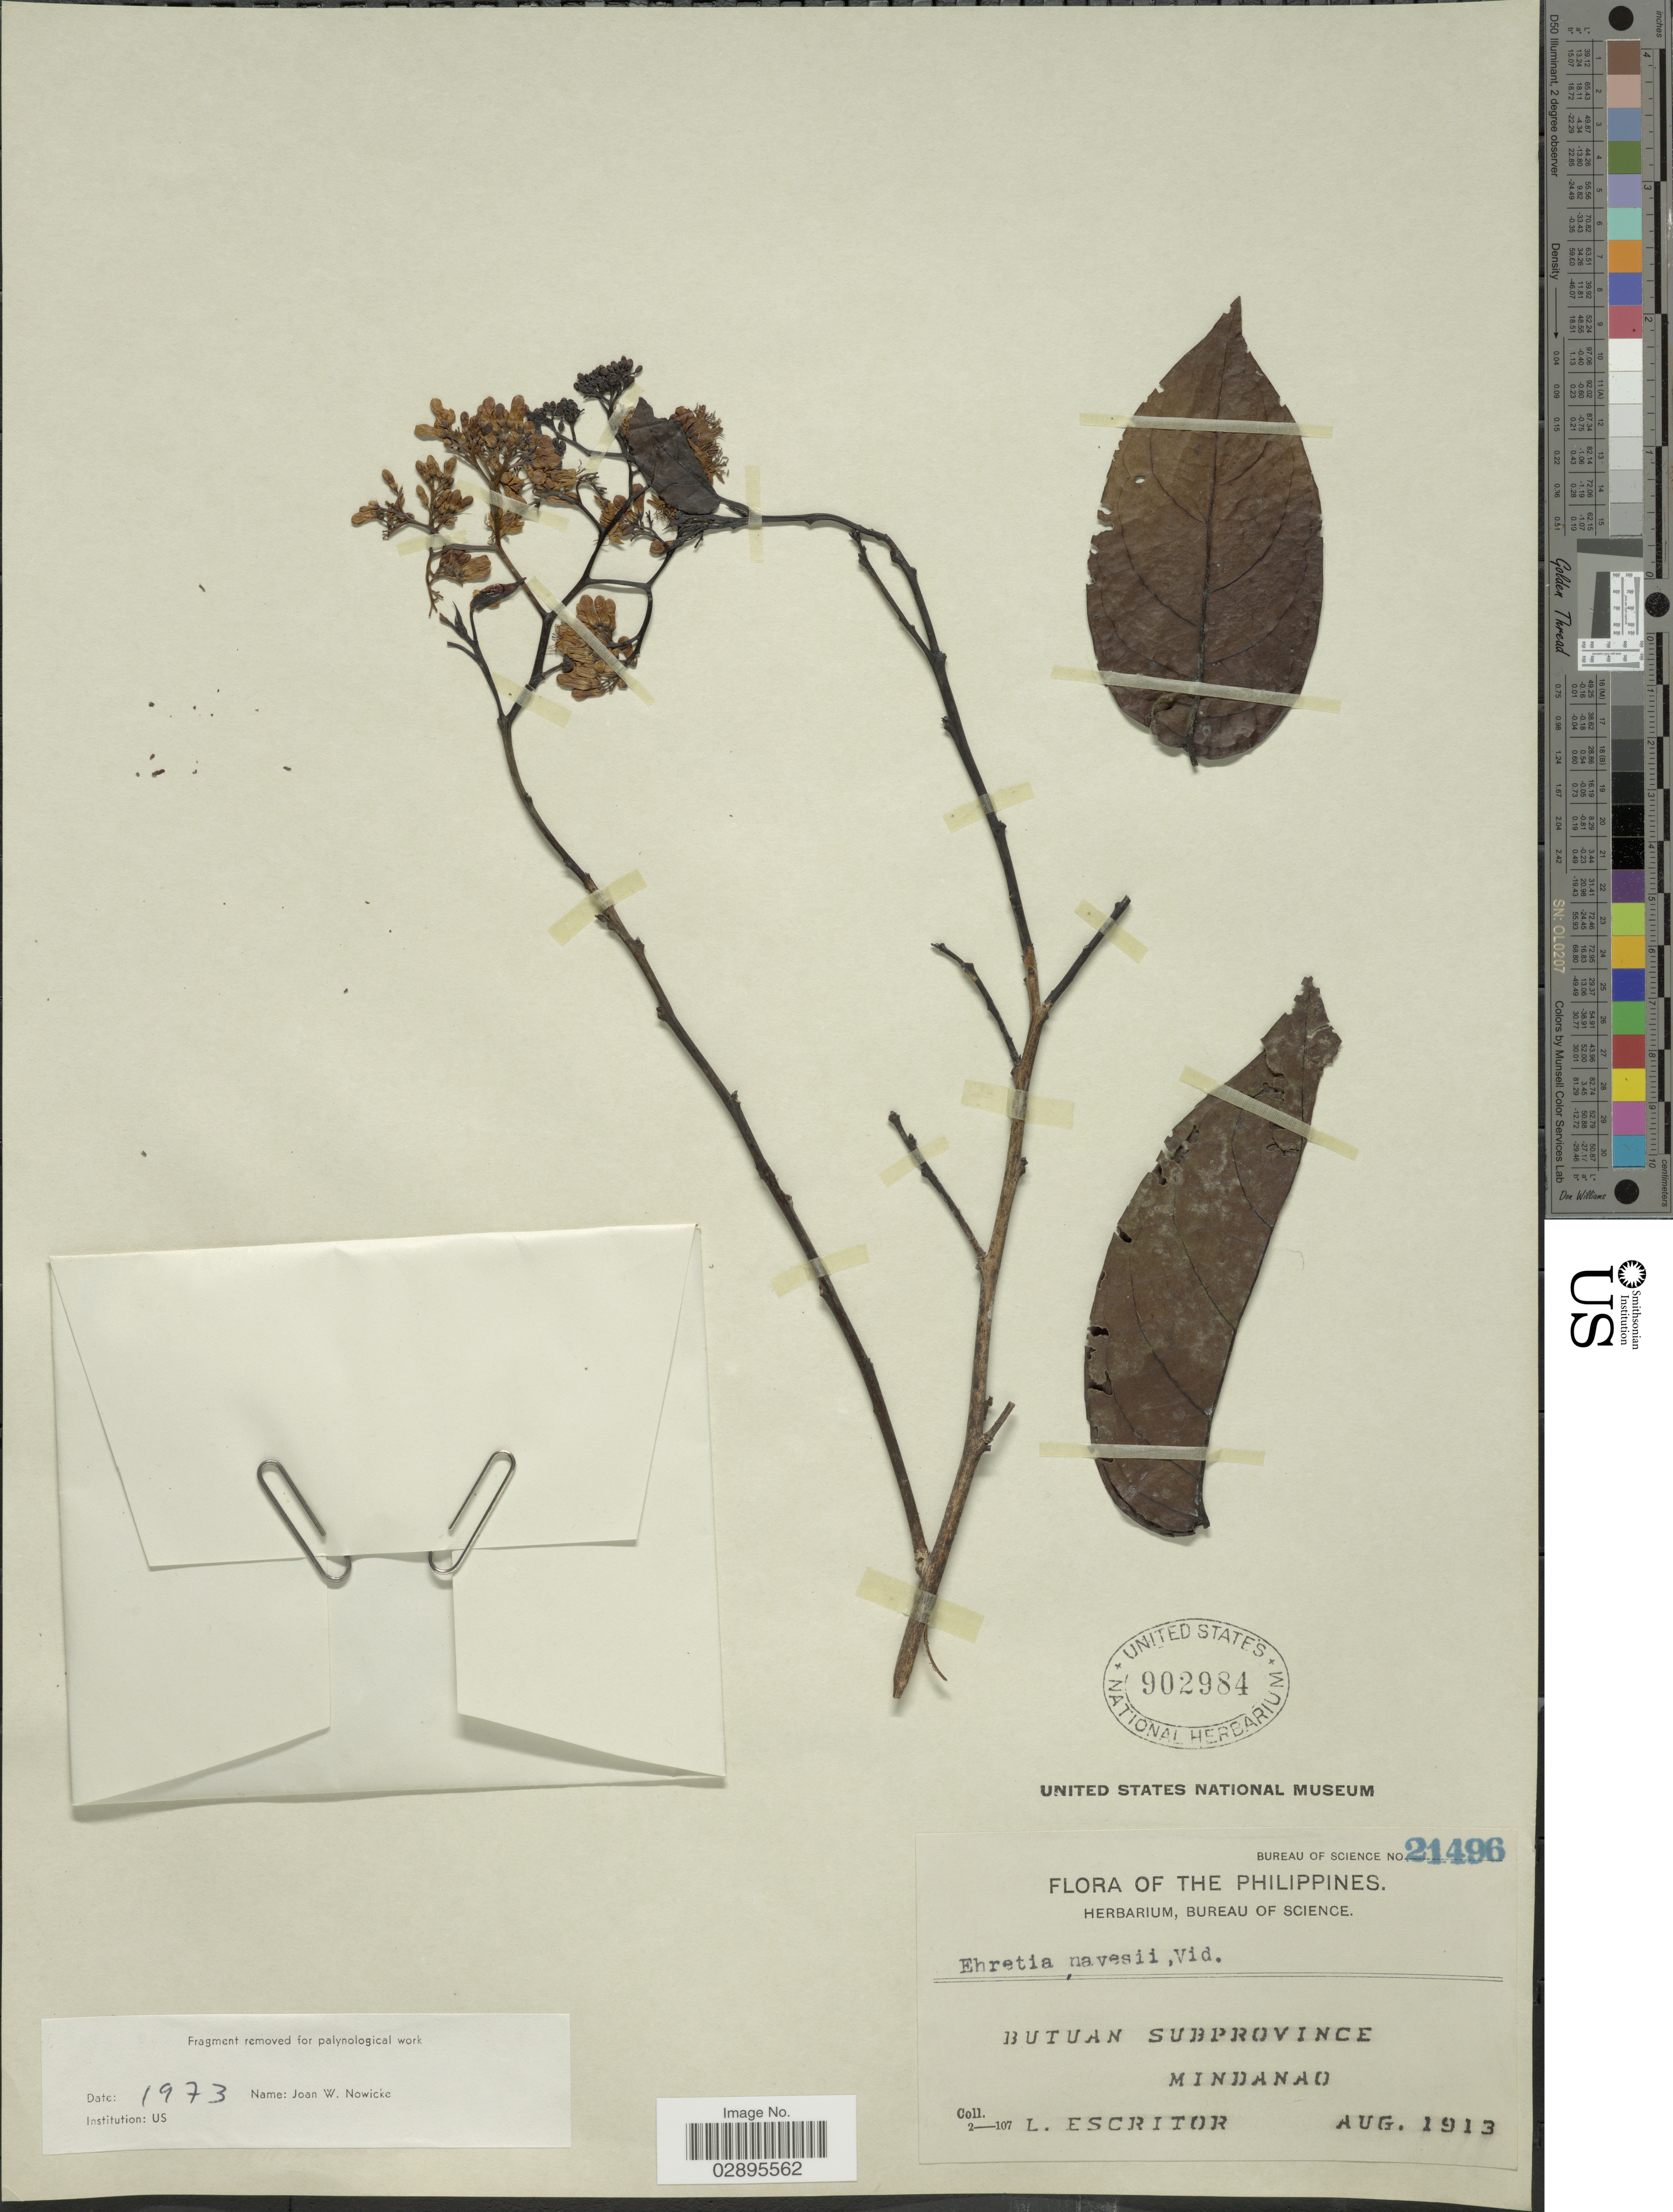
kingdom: Plantae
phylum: Tracheophyta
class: Magnoliopsida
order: Boraginales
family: Ehretiaceae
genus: Ehretia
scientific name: Ehretia navesii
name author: S. Vidal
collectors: L. Escritor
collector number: Bureau of Science 21496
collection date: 1913-08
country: Philippines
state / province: Northern Mindanao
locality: Butuan Subprovince Mindanao.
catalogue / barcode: US 902984